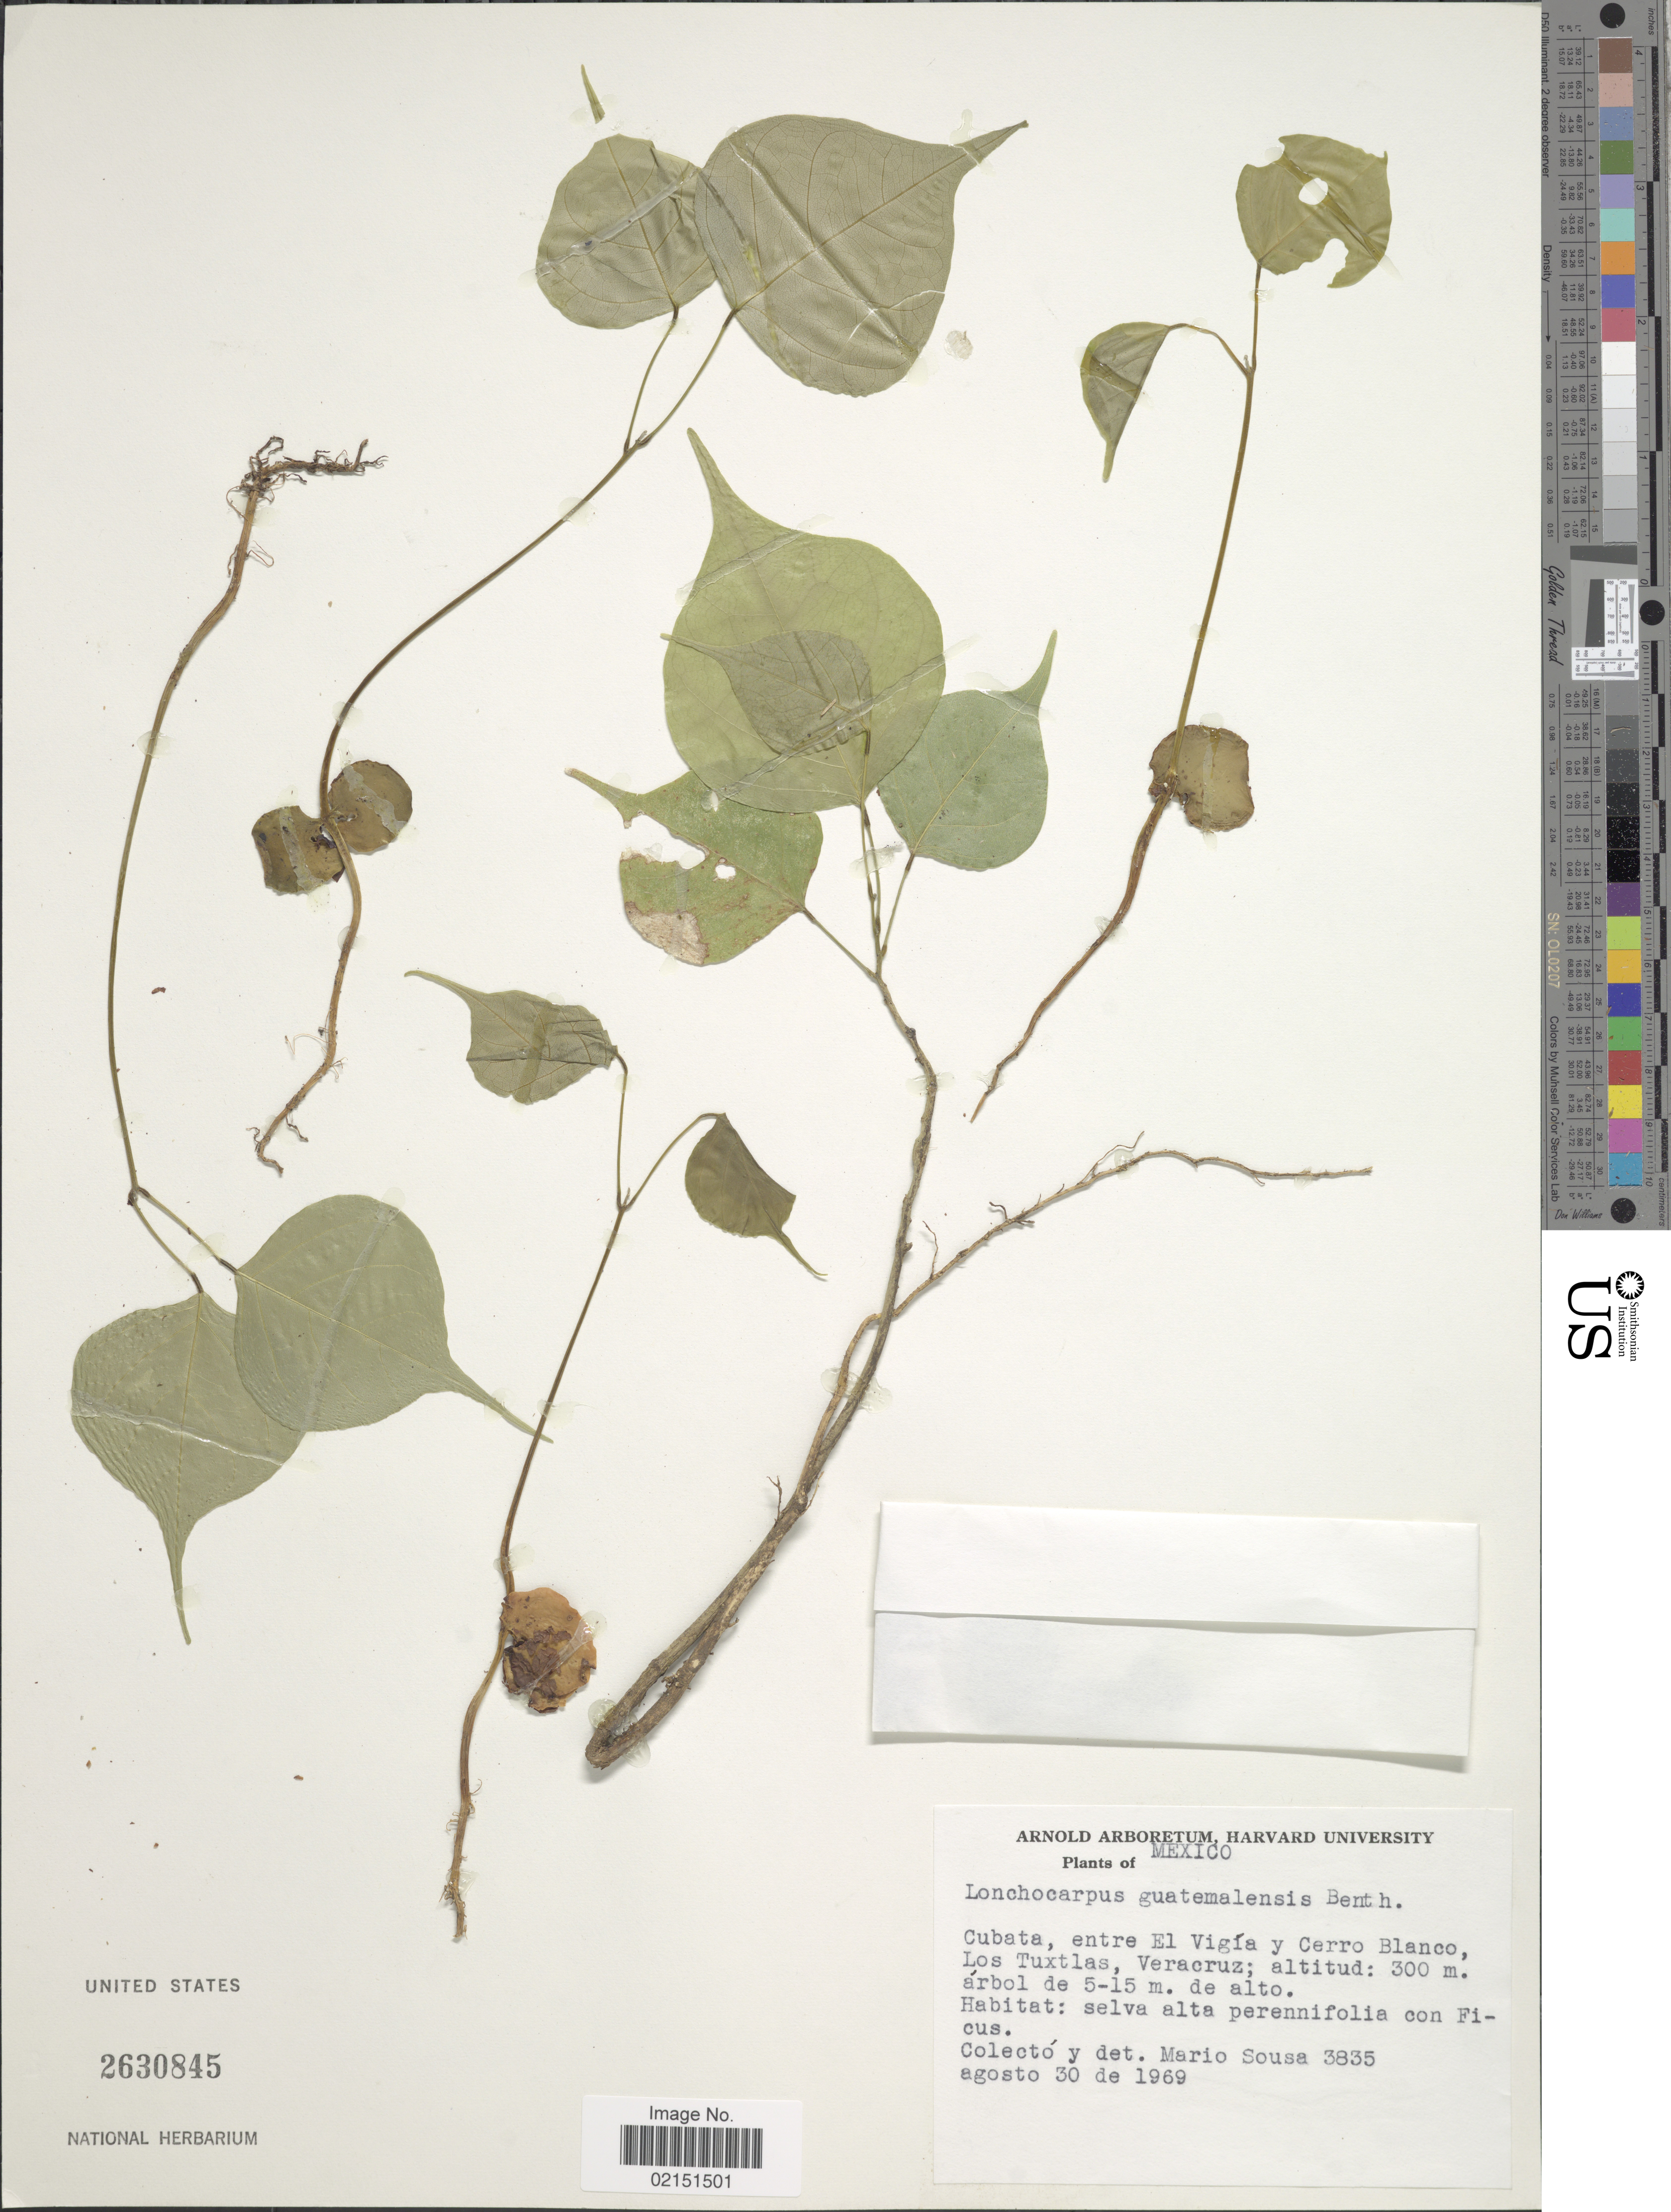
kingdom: Plantae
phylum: Tracheophyta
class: Magnoliopsida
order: Fabales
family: Fabaceae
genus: Lonchocarpus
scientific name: Lonchocarpus guatemalensis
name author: Benth.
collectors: M. Sousa S.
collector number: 3835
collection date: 1969-08-30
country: Mexico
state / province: Veracruz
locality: Cubata, entre El Vigia y Cerro Blanco, Los Tuxtlas, Veracruz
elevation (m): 300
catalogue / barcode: US 2630845